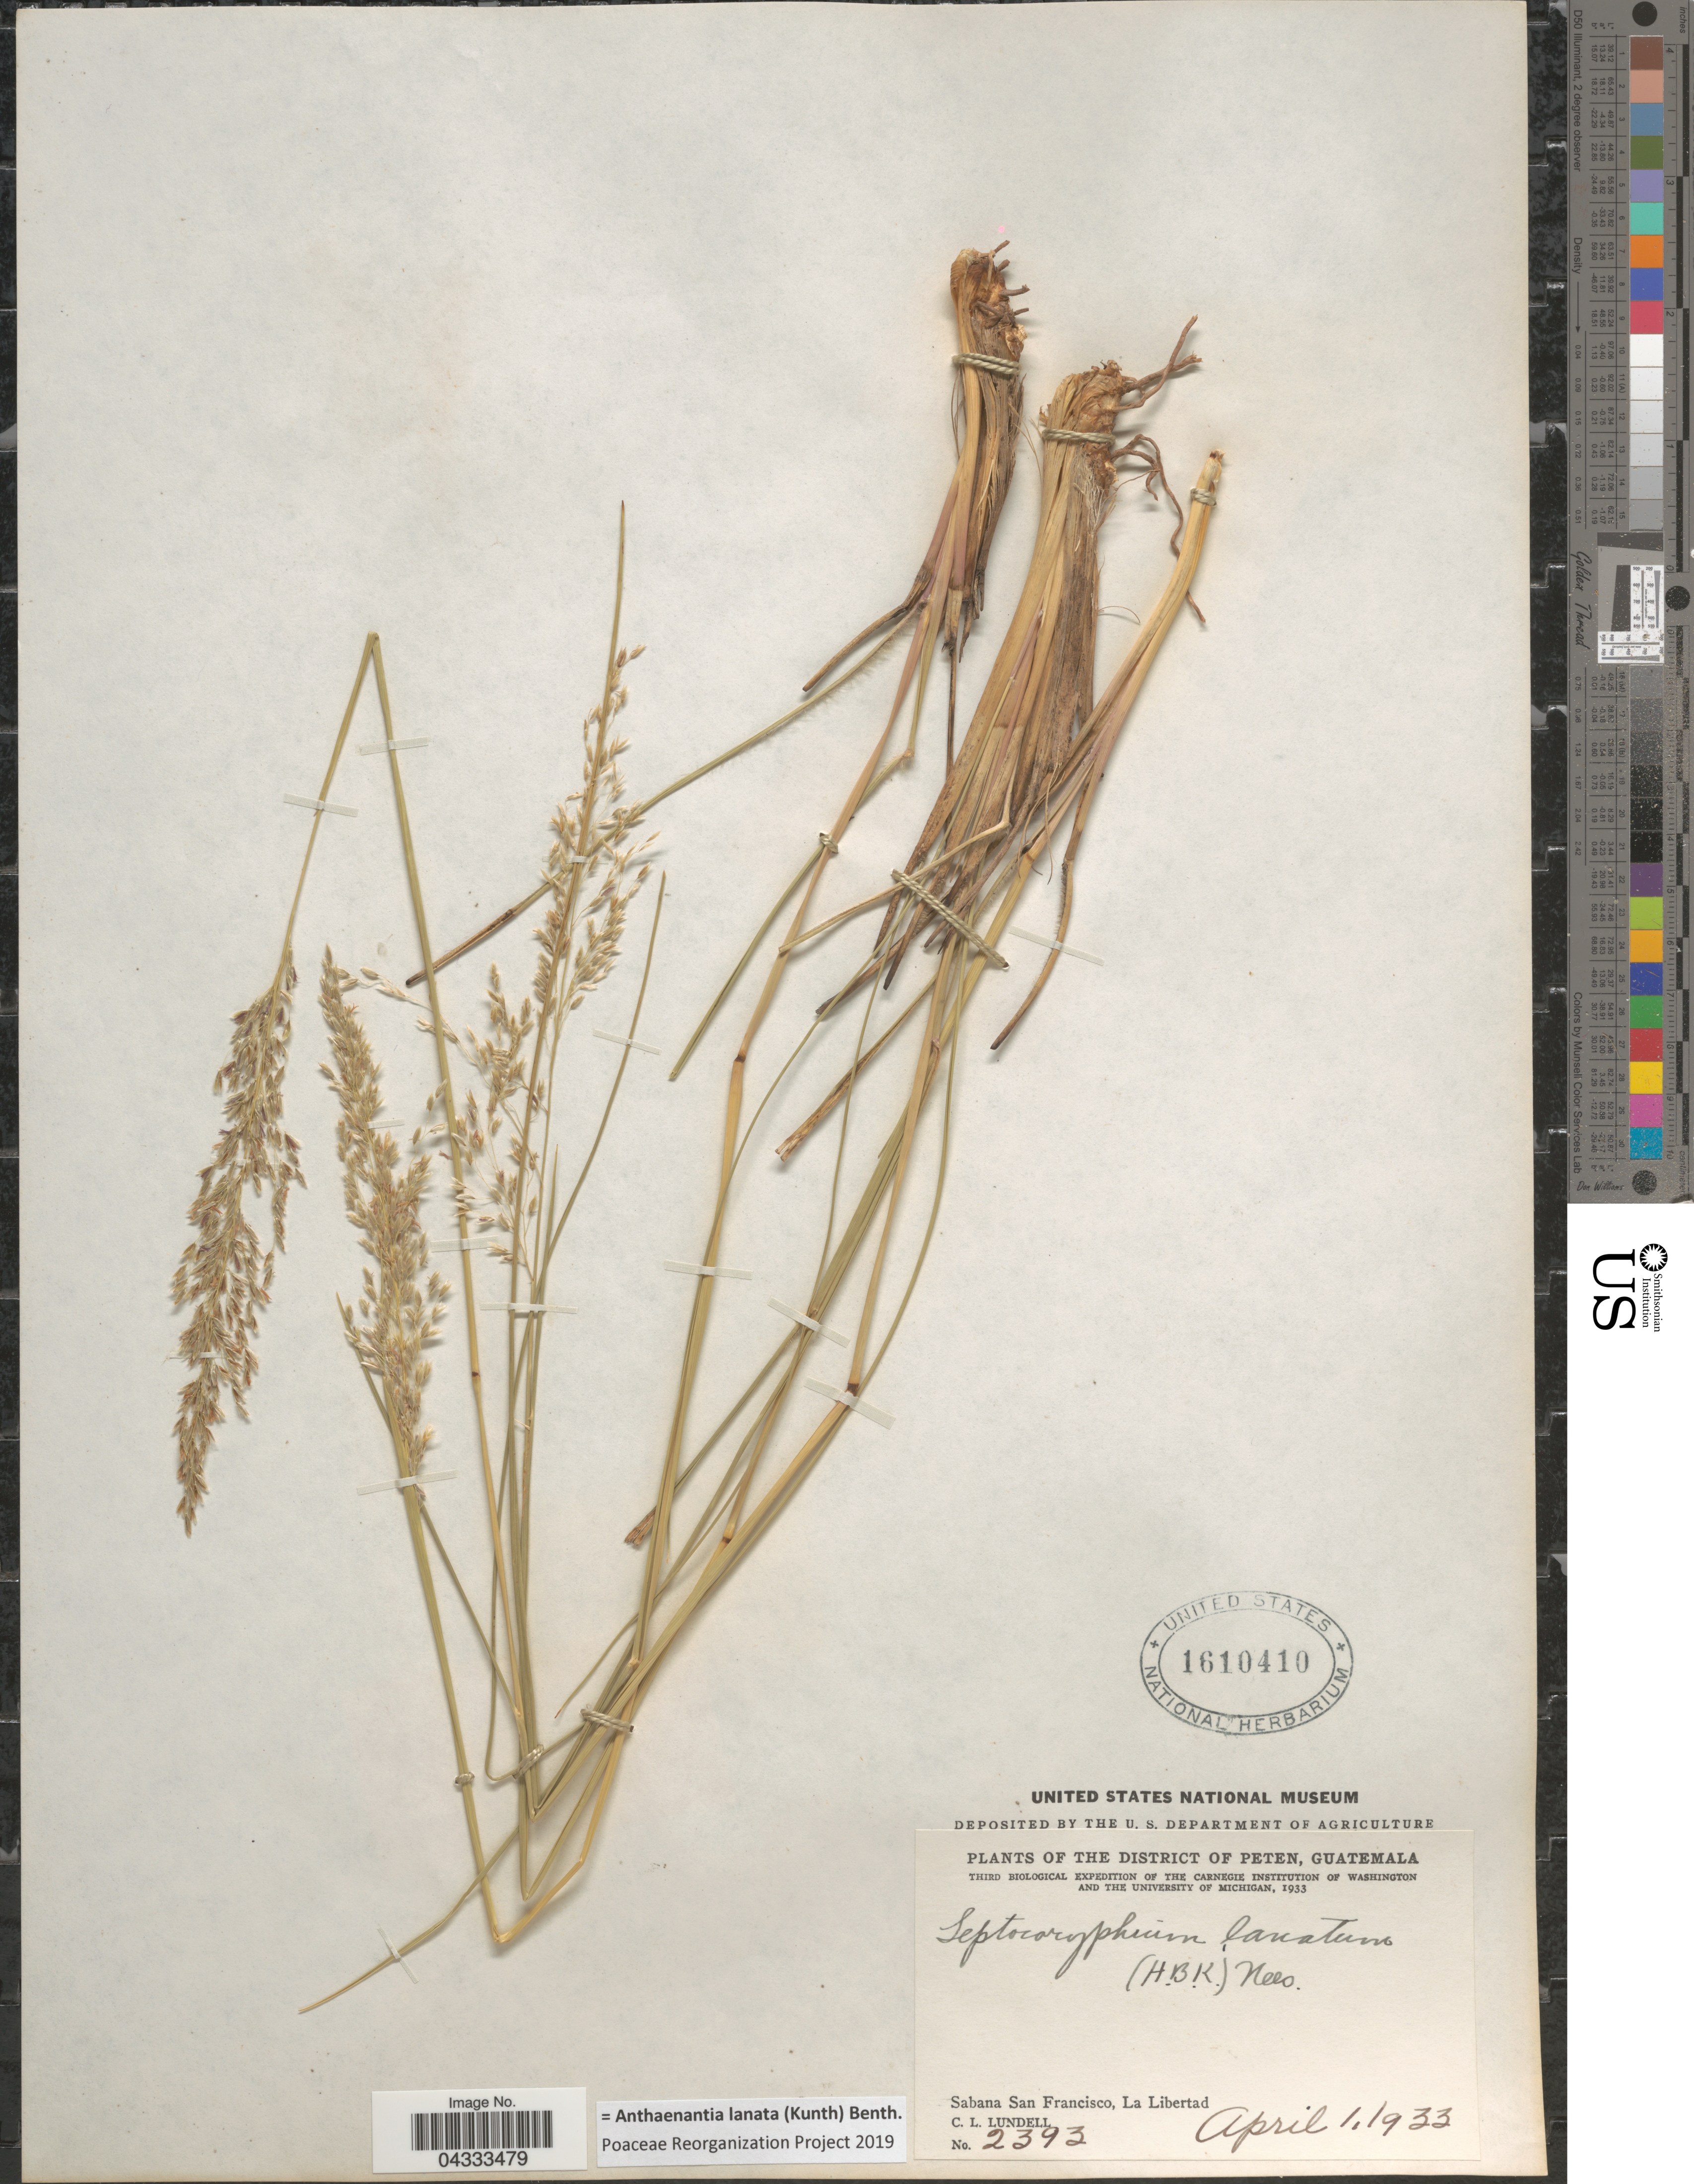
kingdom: Plantae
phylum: Tracheophyta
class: Liliopsida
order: Poales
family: Poaceae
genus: Anthaenantia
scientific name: Anthaenantia lanata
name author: (Kunth) Benth.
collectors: C. L. Lundell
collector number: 2393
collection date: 1933-04-01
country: Guatemala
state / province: El Peten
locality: The District of Peten. Third Biological Expedition. Sabana San Francisco, La Libertad.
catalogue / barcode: US 1610410